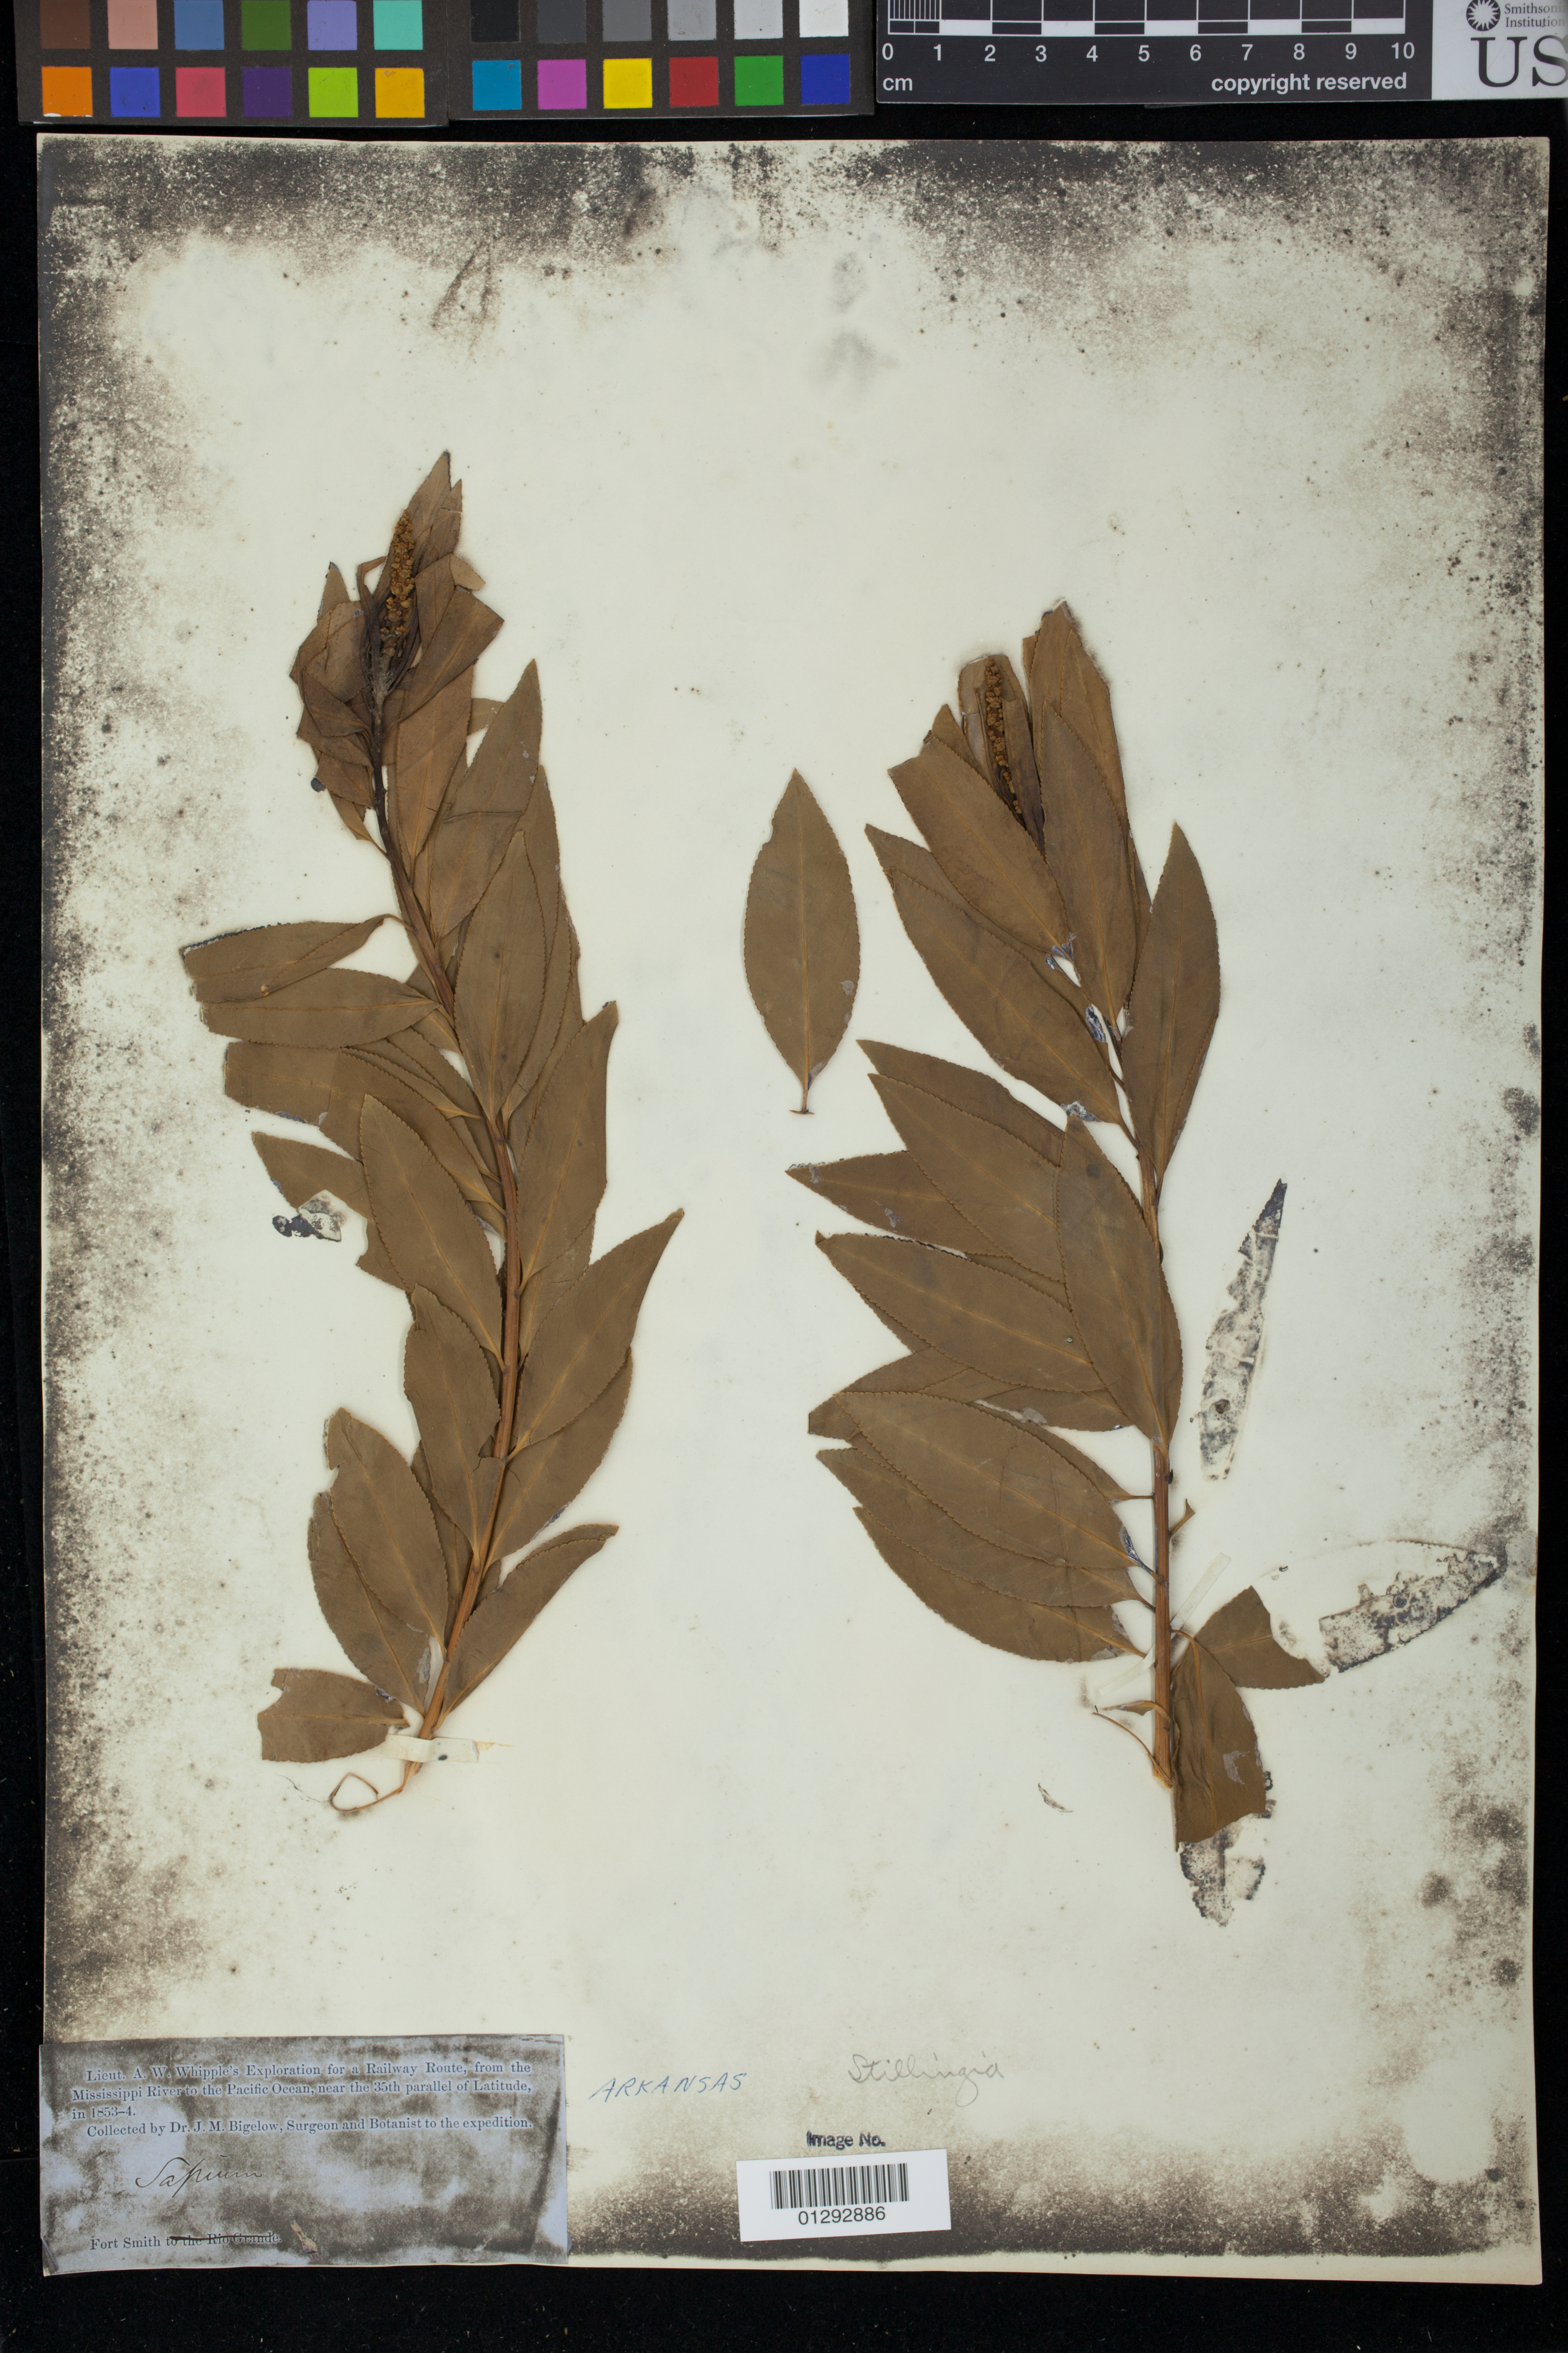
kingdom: Plantae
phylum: Tracheophyta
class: Magnoliopsida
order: Malpighiales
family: Euphorbiaceae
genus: Stillingia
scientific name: Stillingia sylvatica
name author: L.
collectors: J. M. Bigelow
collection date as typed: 1853 to -- --- 1854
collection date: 1853/1854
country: United States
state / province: Arkansas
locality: Fort Smith